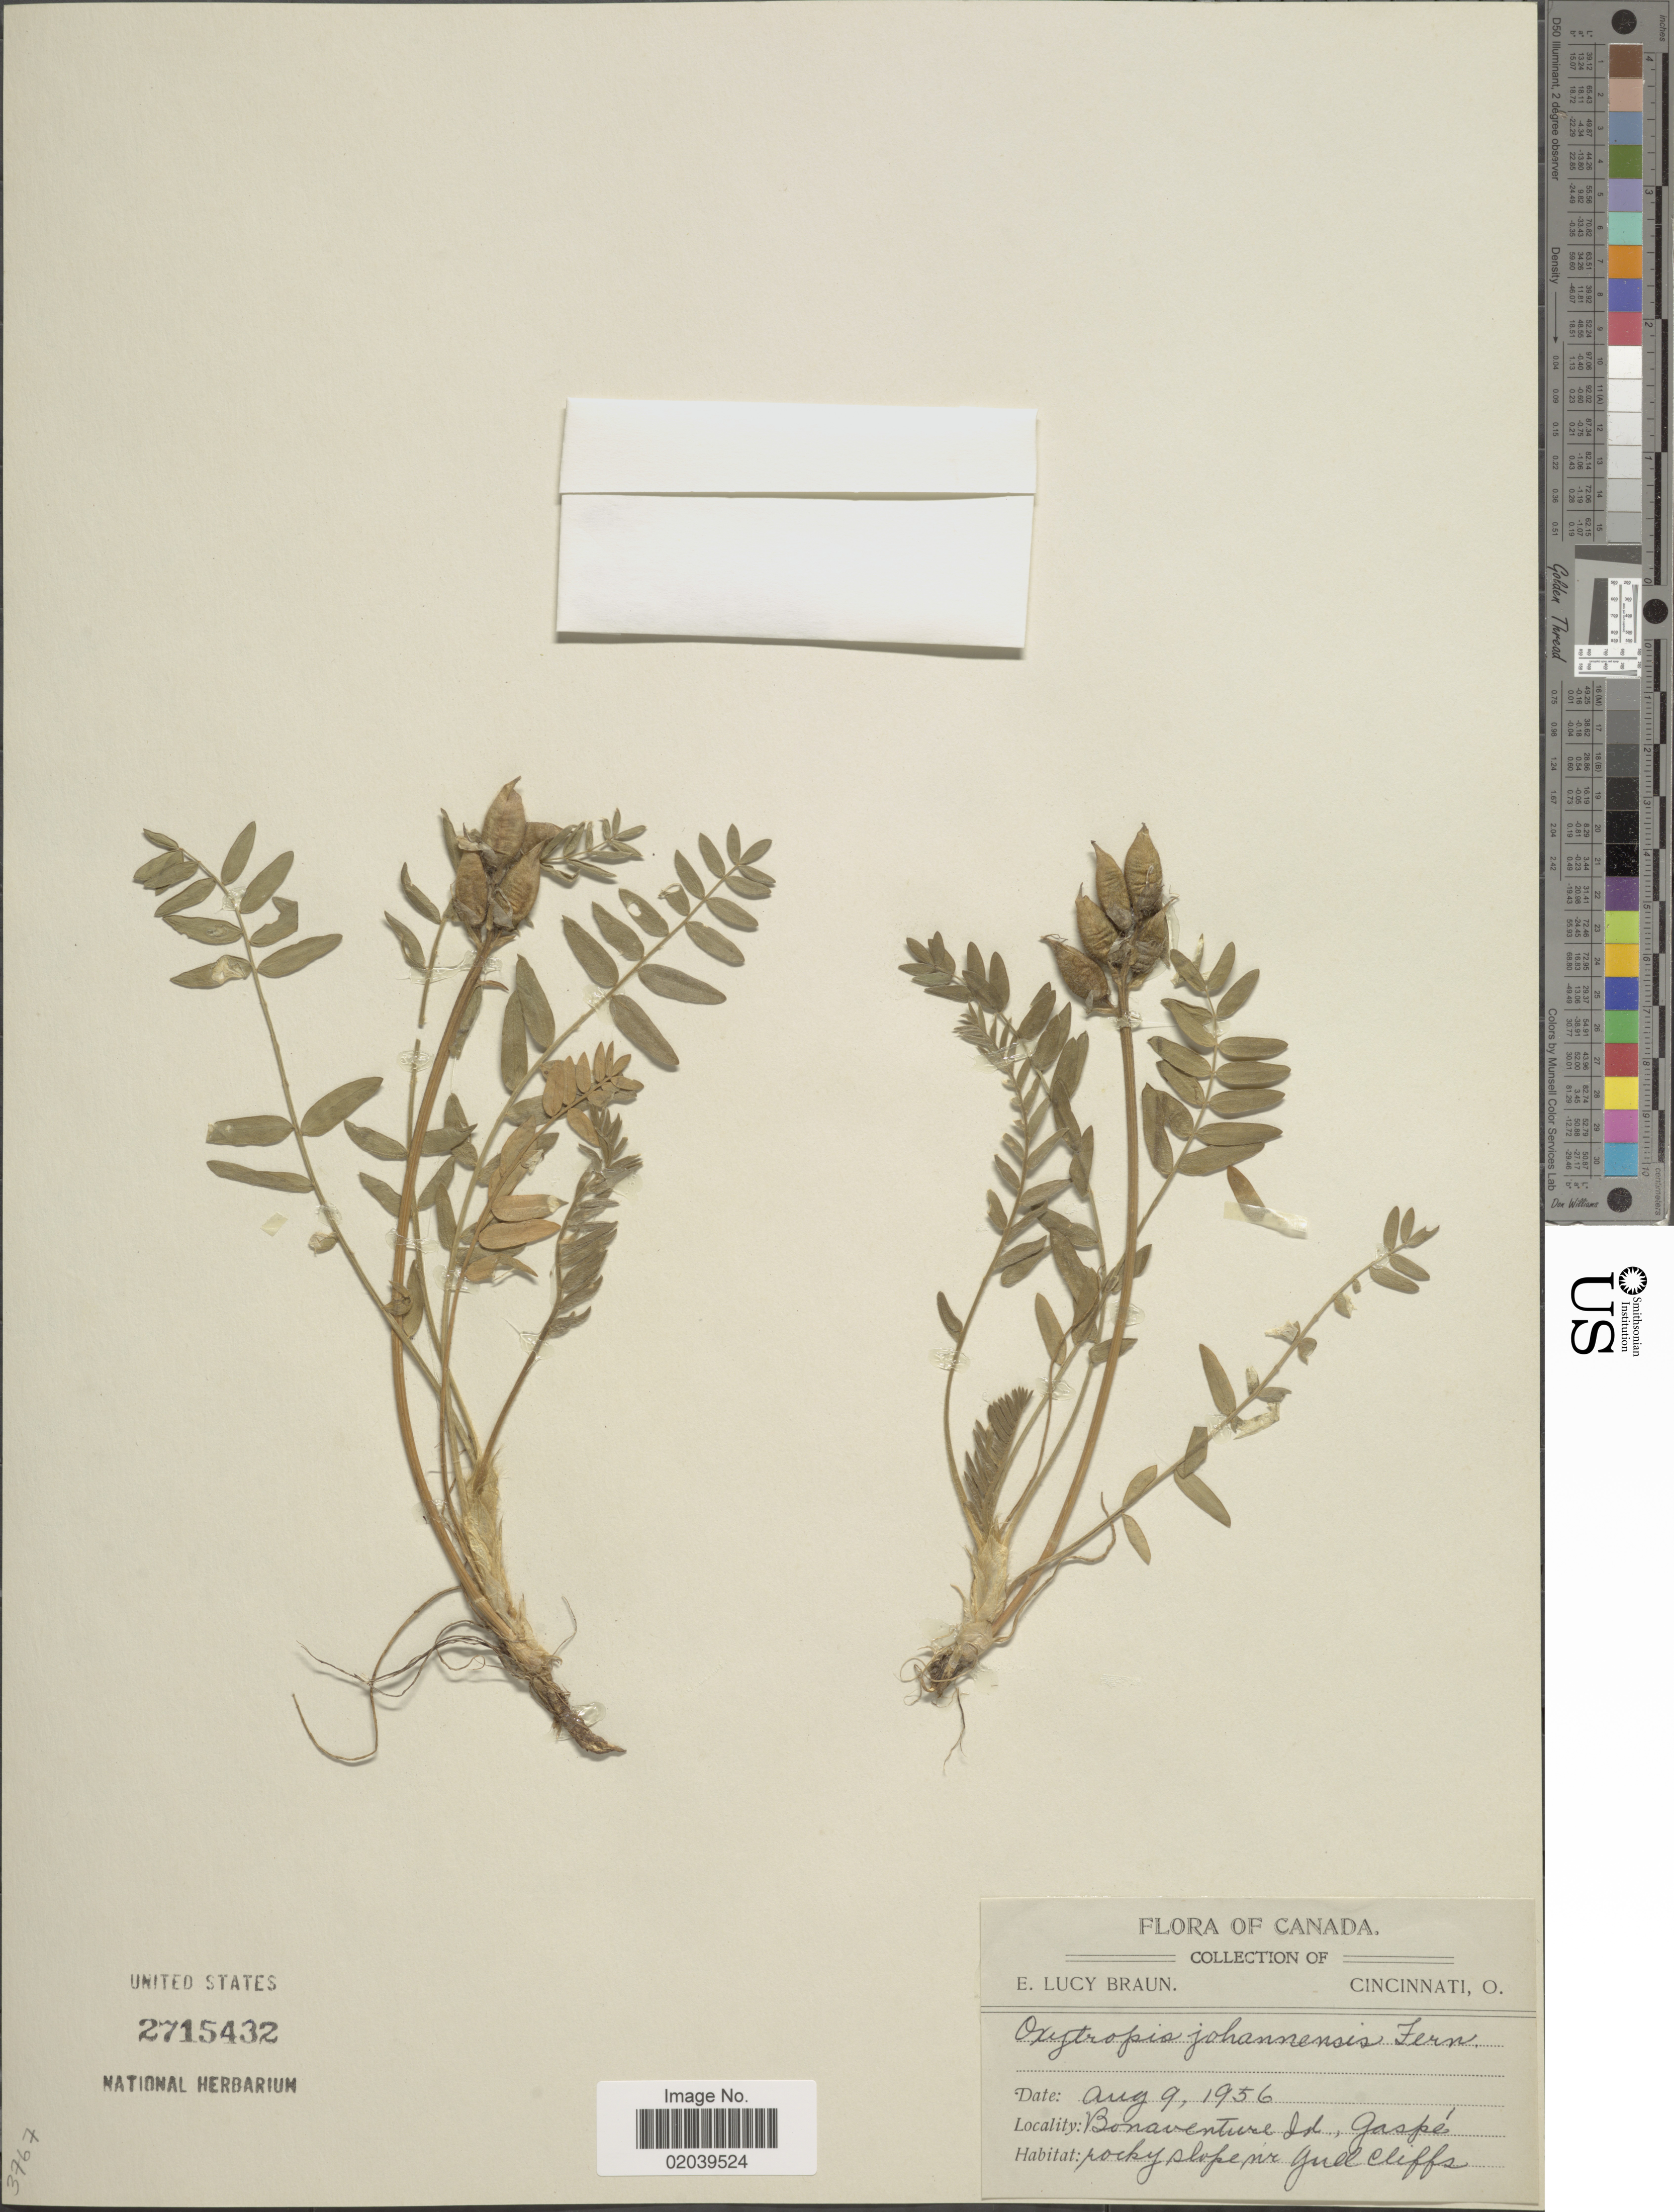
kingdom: Plantae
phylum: Tracheophyta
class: Magnoliopsida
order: Fabales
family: Fabaceae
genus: Oxytropis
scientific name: Oxytropis campestris var. johannensis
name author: Fernald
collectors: E. L. Braun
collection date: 1956-08-09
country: Canada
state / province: Quebec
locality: Bonaventure Id., Gaspe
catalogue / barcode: US 2715432